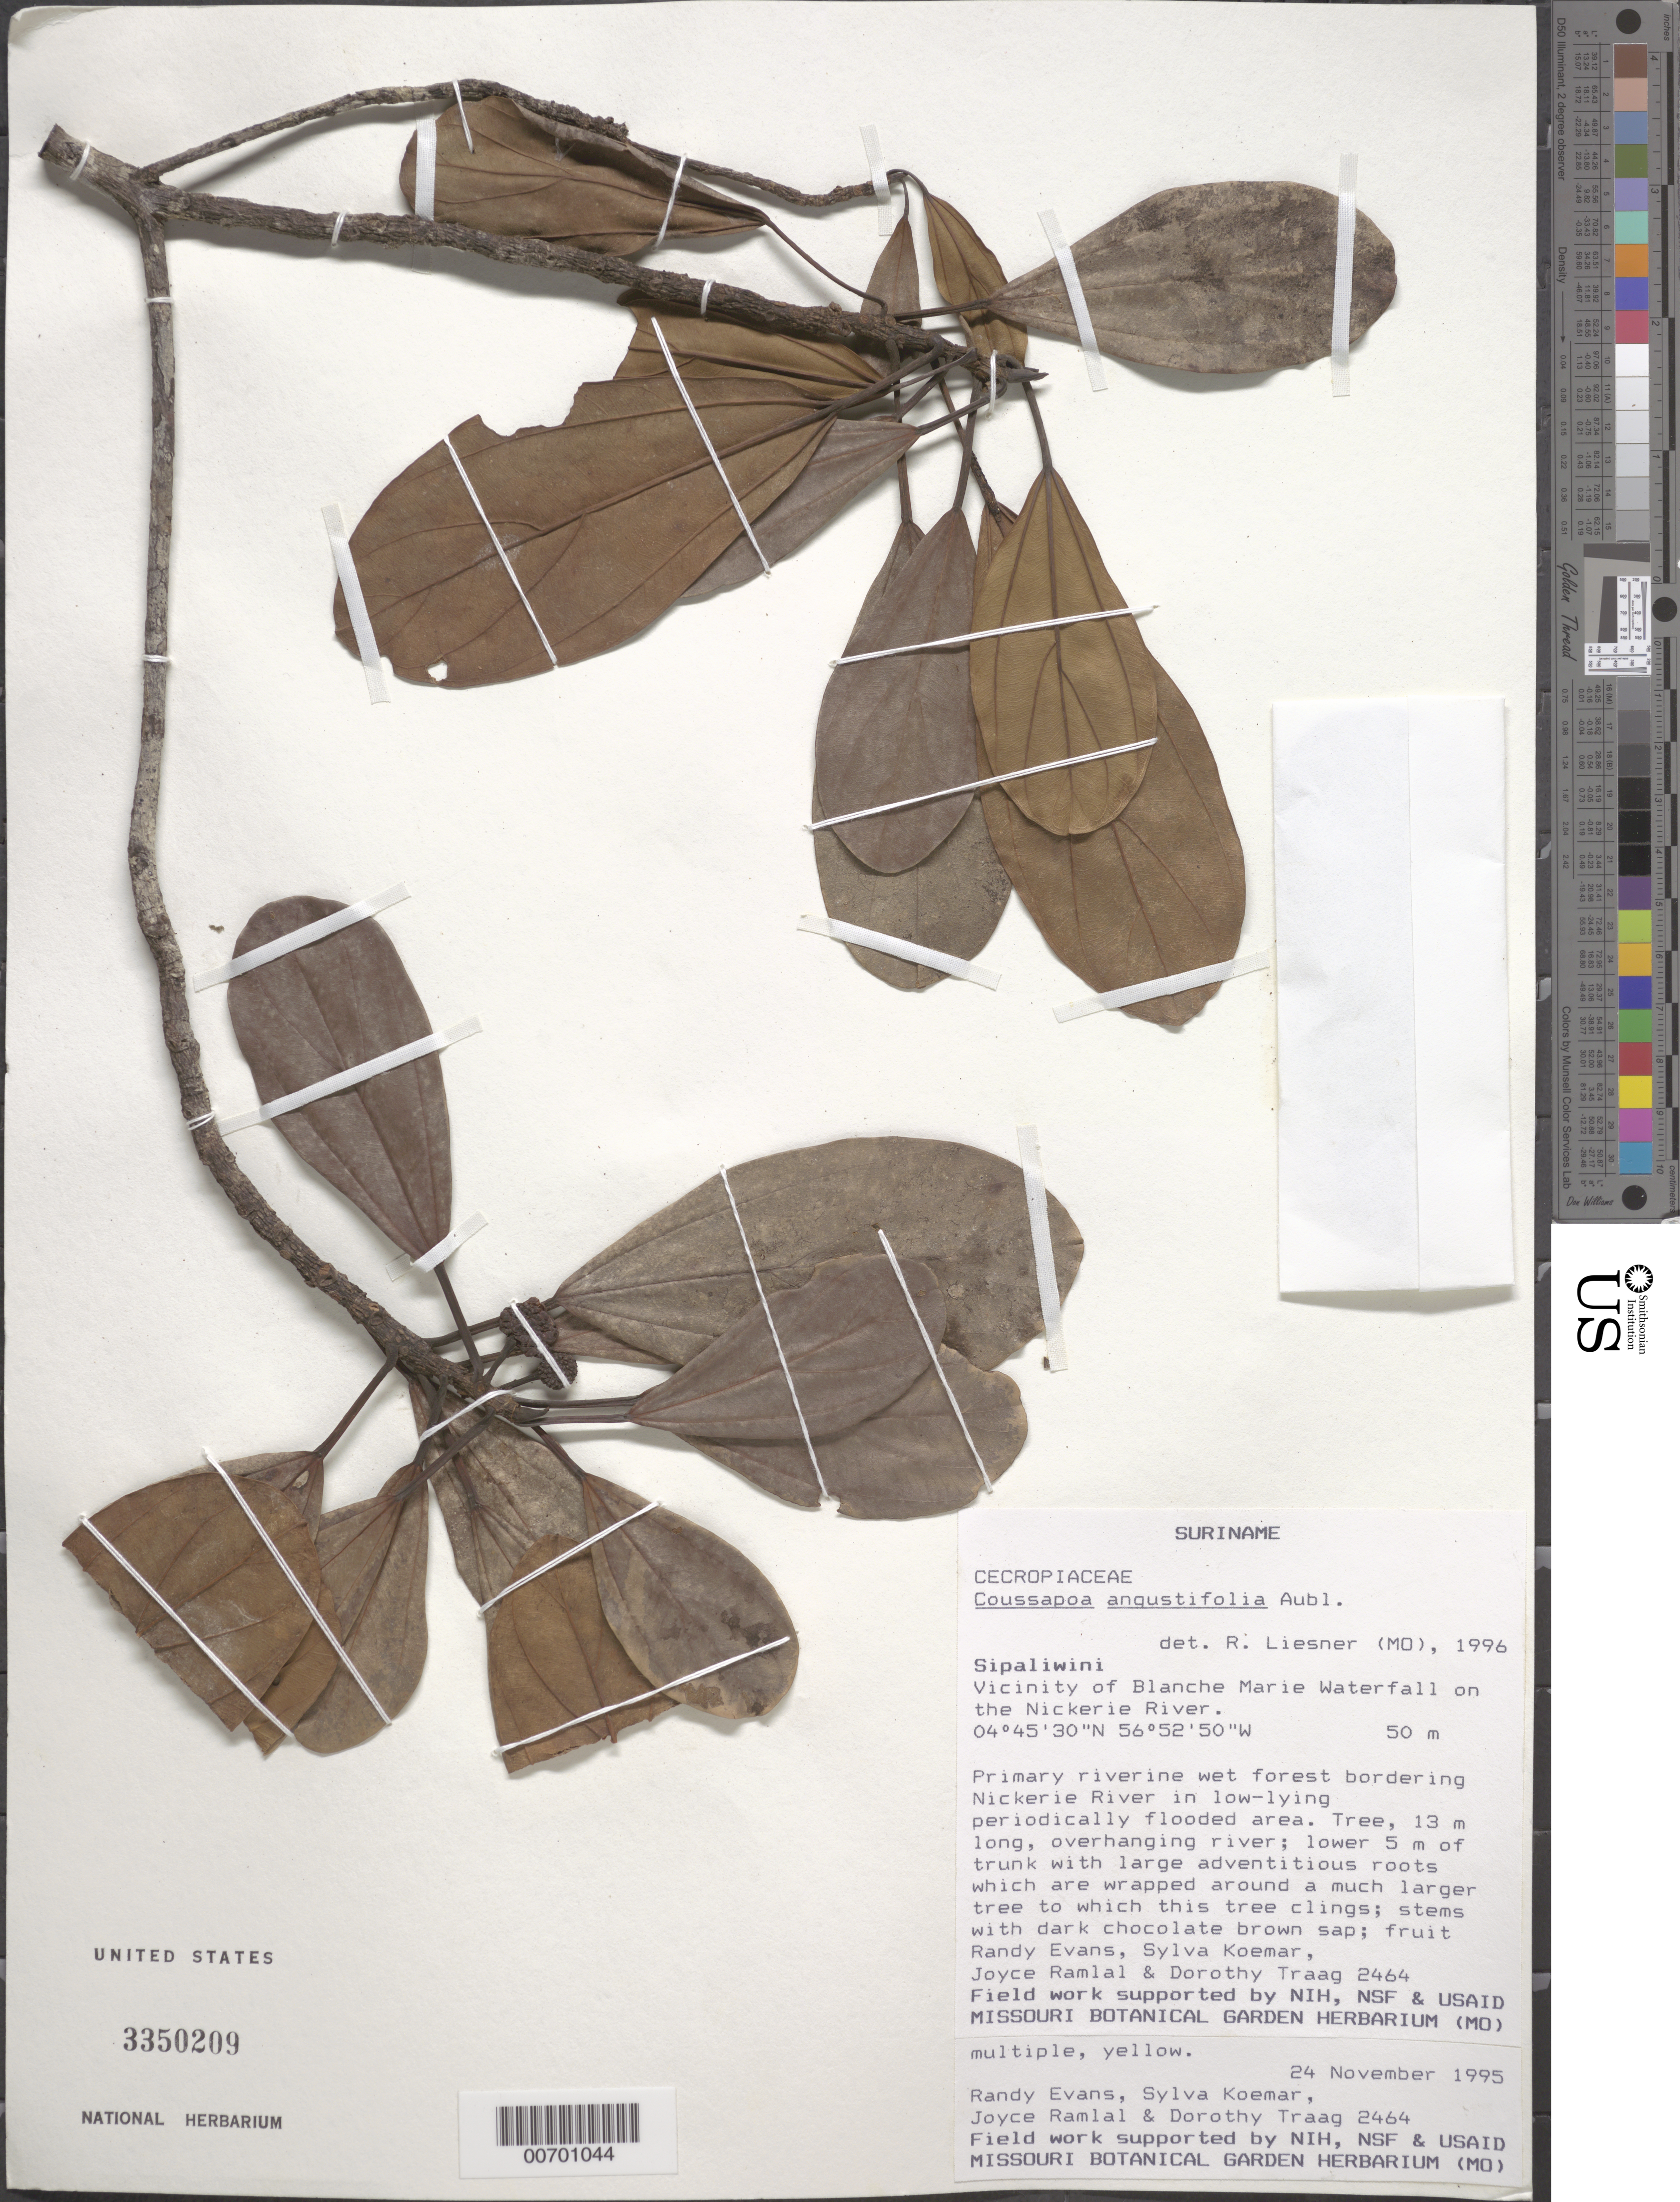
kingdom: Plantae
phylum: Tracheophyta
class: Magnoliopsida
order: Rosales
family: Urticaceae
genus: Coussapoa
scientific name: Coussapoa angustifolia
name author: Aubl.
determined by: Liesner, R. L.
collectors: R. Evans, S. Koemar, J. Ramlal & D. Traag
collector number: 2464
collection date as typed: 24-Nov-95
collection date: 1995-11-24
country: Suriname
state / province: Sipaliwini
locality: Blanche Marie Waterfall, vic., on Nickerie R.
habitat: Primary riverine wet forest bordering river. In low lying periodically flooded area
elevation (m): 50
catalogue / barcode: US 3350209